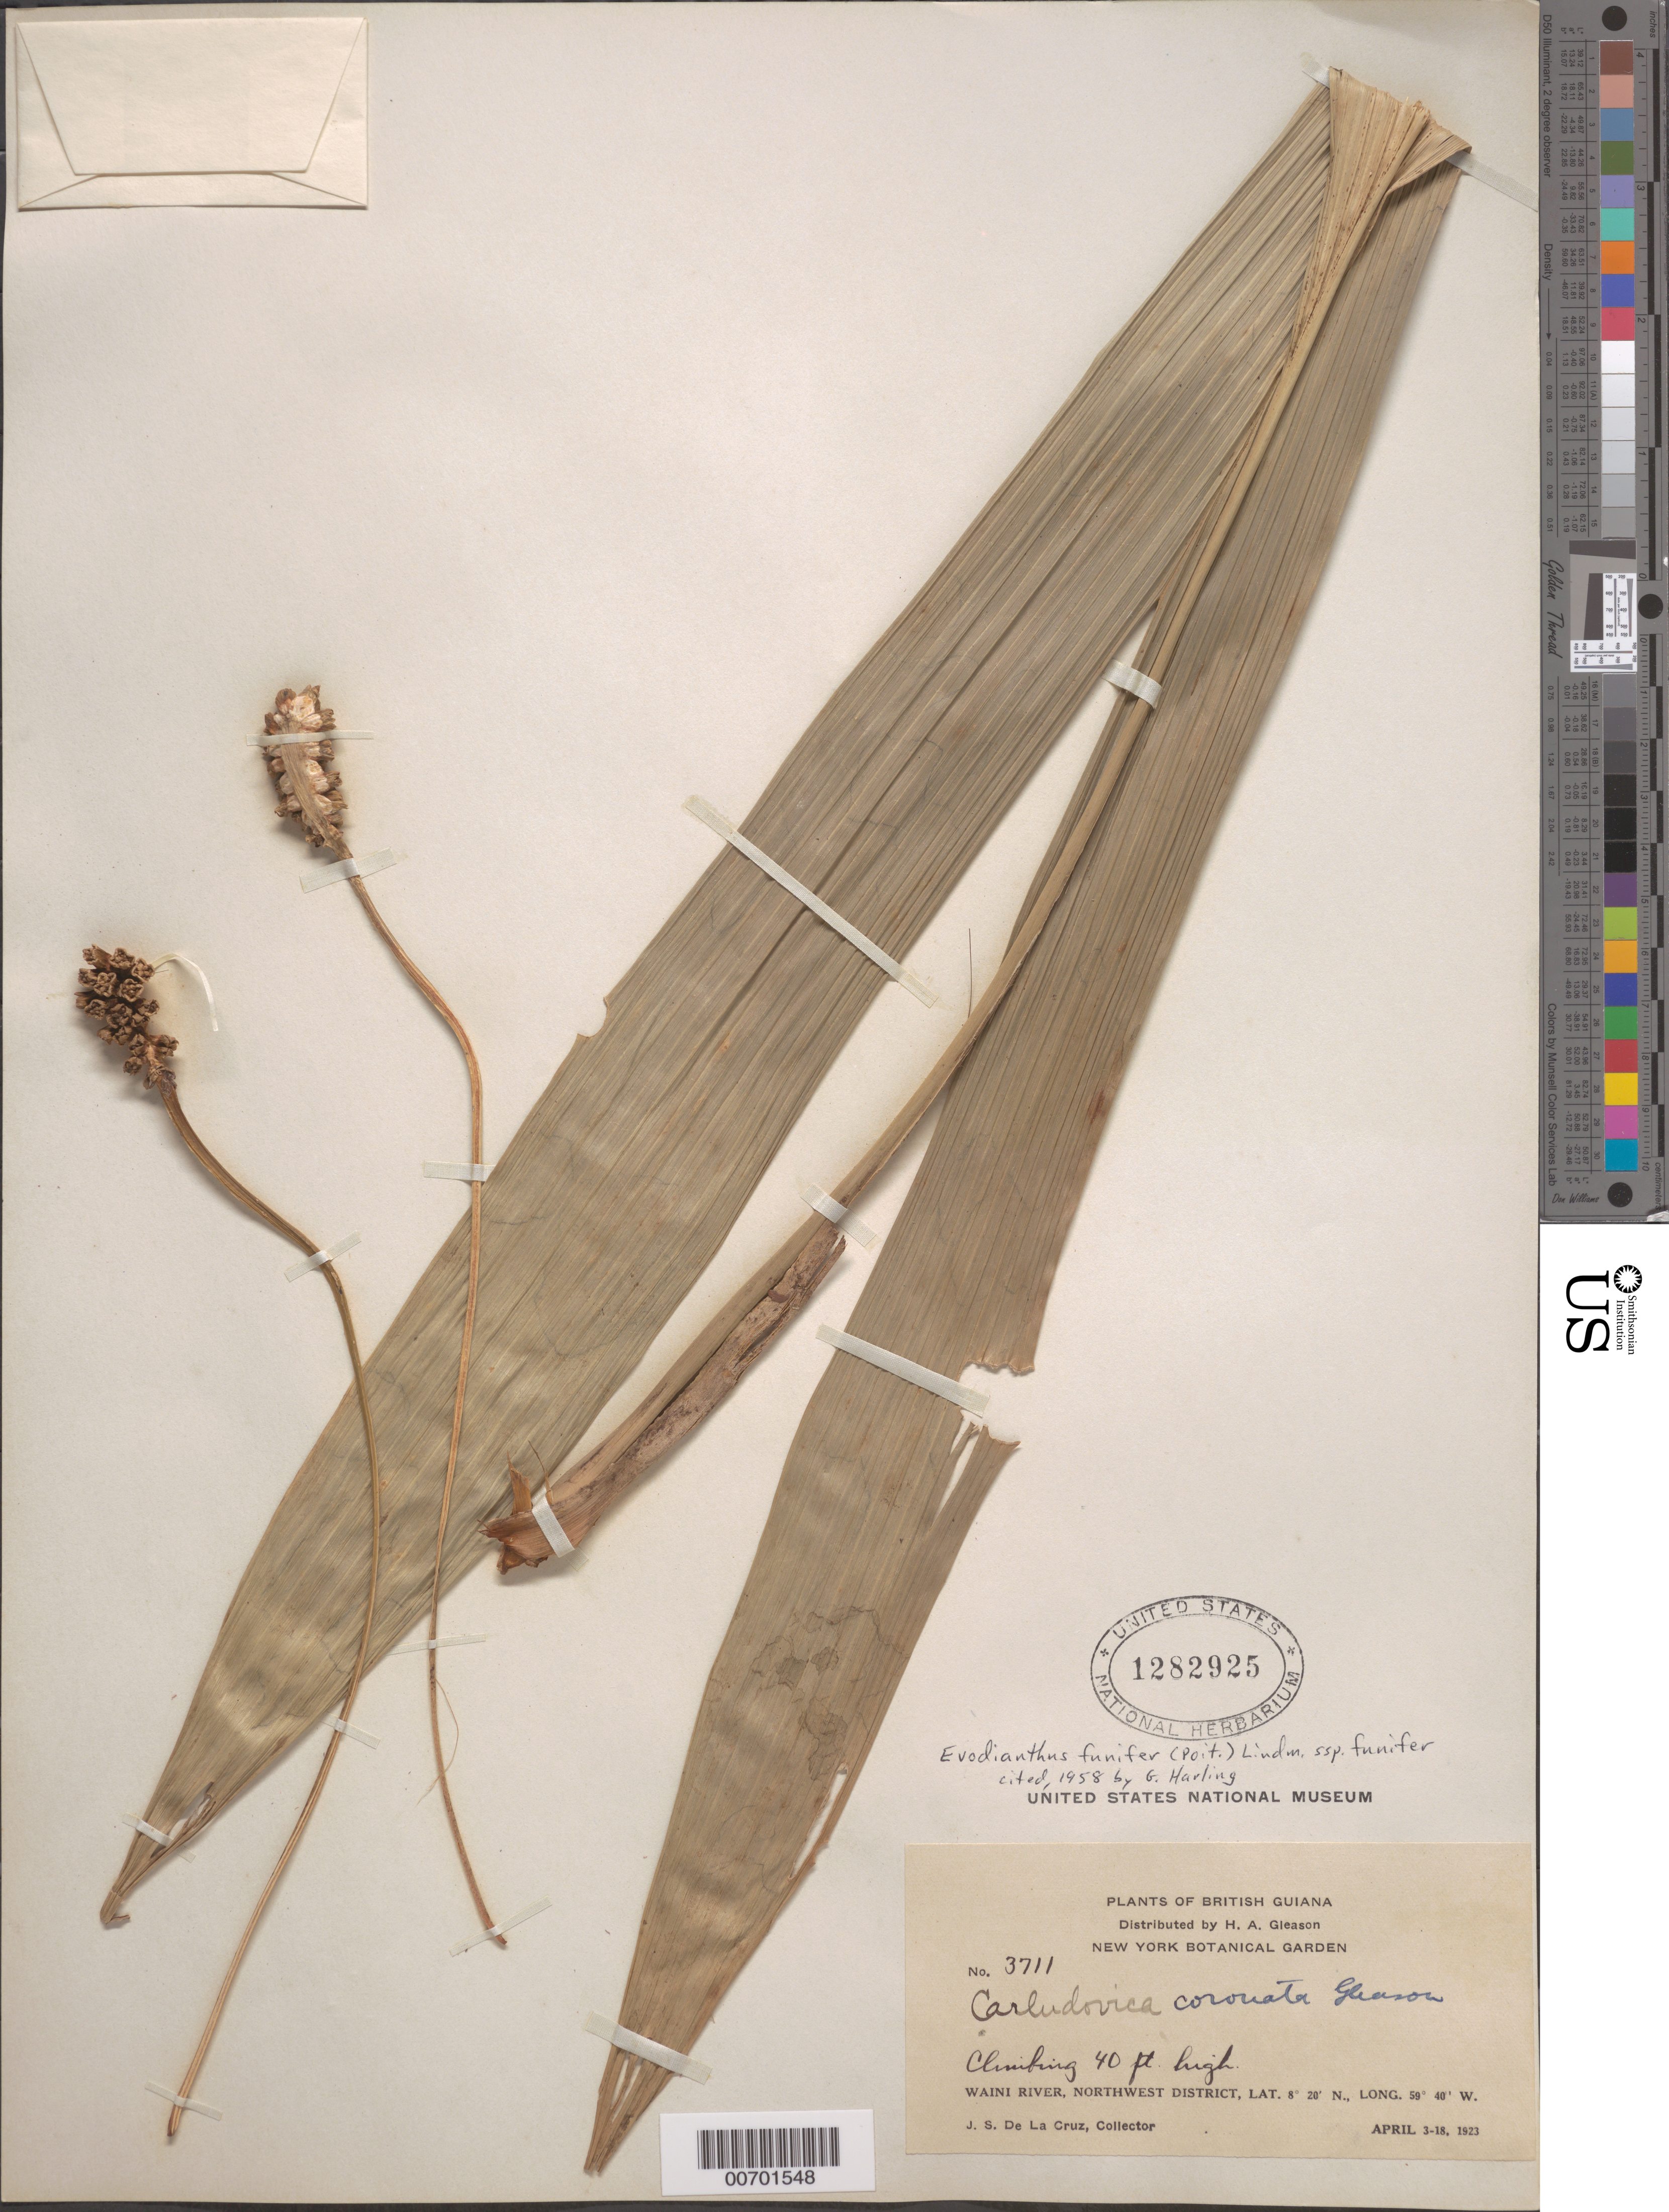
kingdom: Plantae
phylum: Tracheophyta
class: Liliopsida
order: Pandanales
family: Cyclanthaceae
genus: Evodianthus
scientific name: Evodianthus funifer subsp. funifer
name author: (Poit.) Lindm.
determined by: Harling, Gunnar W.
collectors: J. S. de la Cruz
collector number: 3711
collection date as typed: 3-Apr-23 to 18-Apr-23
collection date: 1923-04-03/1923-04-18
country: Guyana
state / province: Barima-Waini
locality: Waini R., NW District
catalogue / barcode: US 1282925